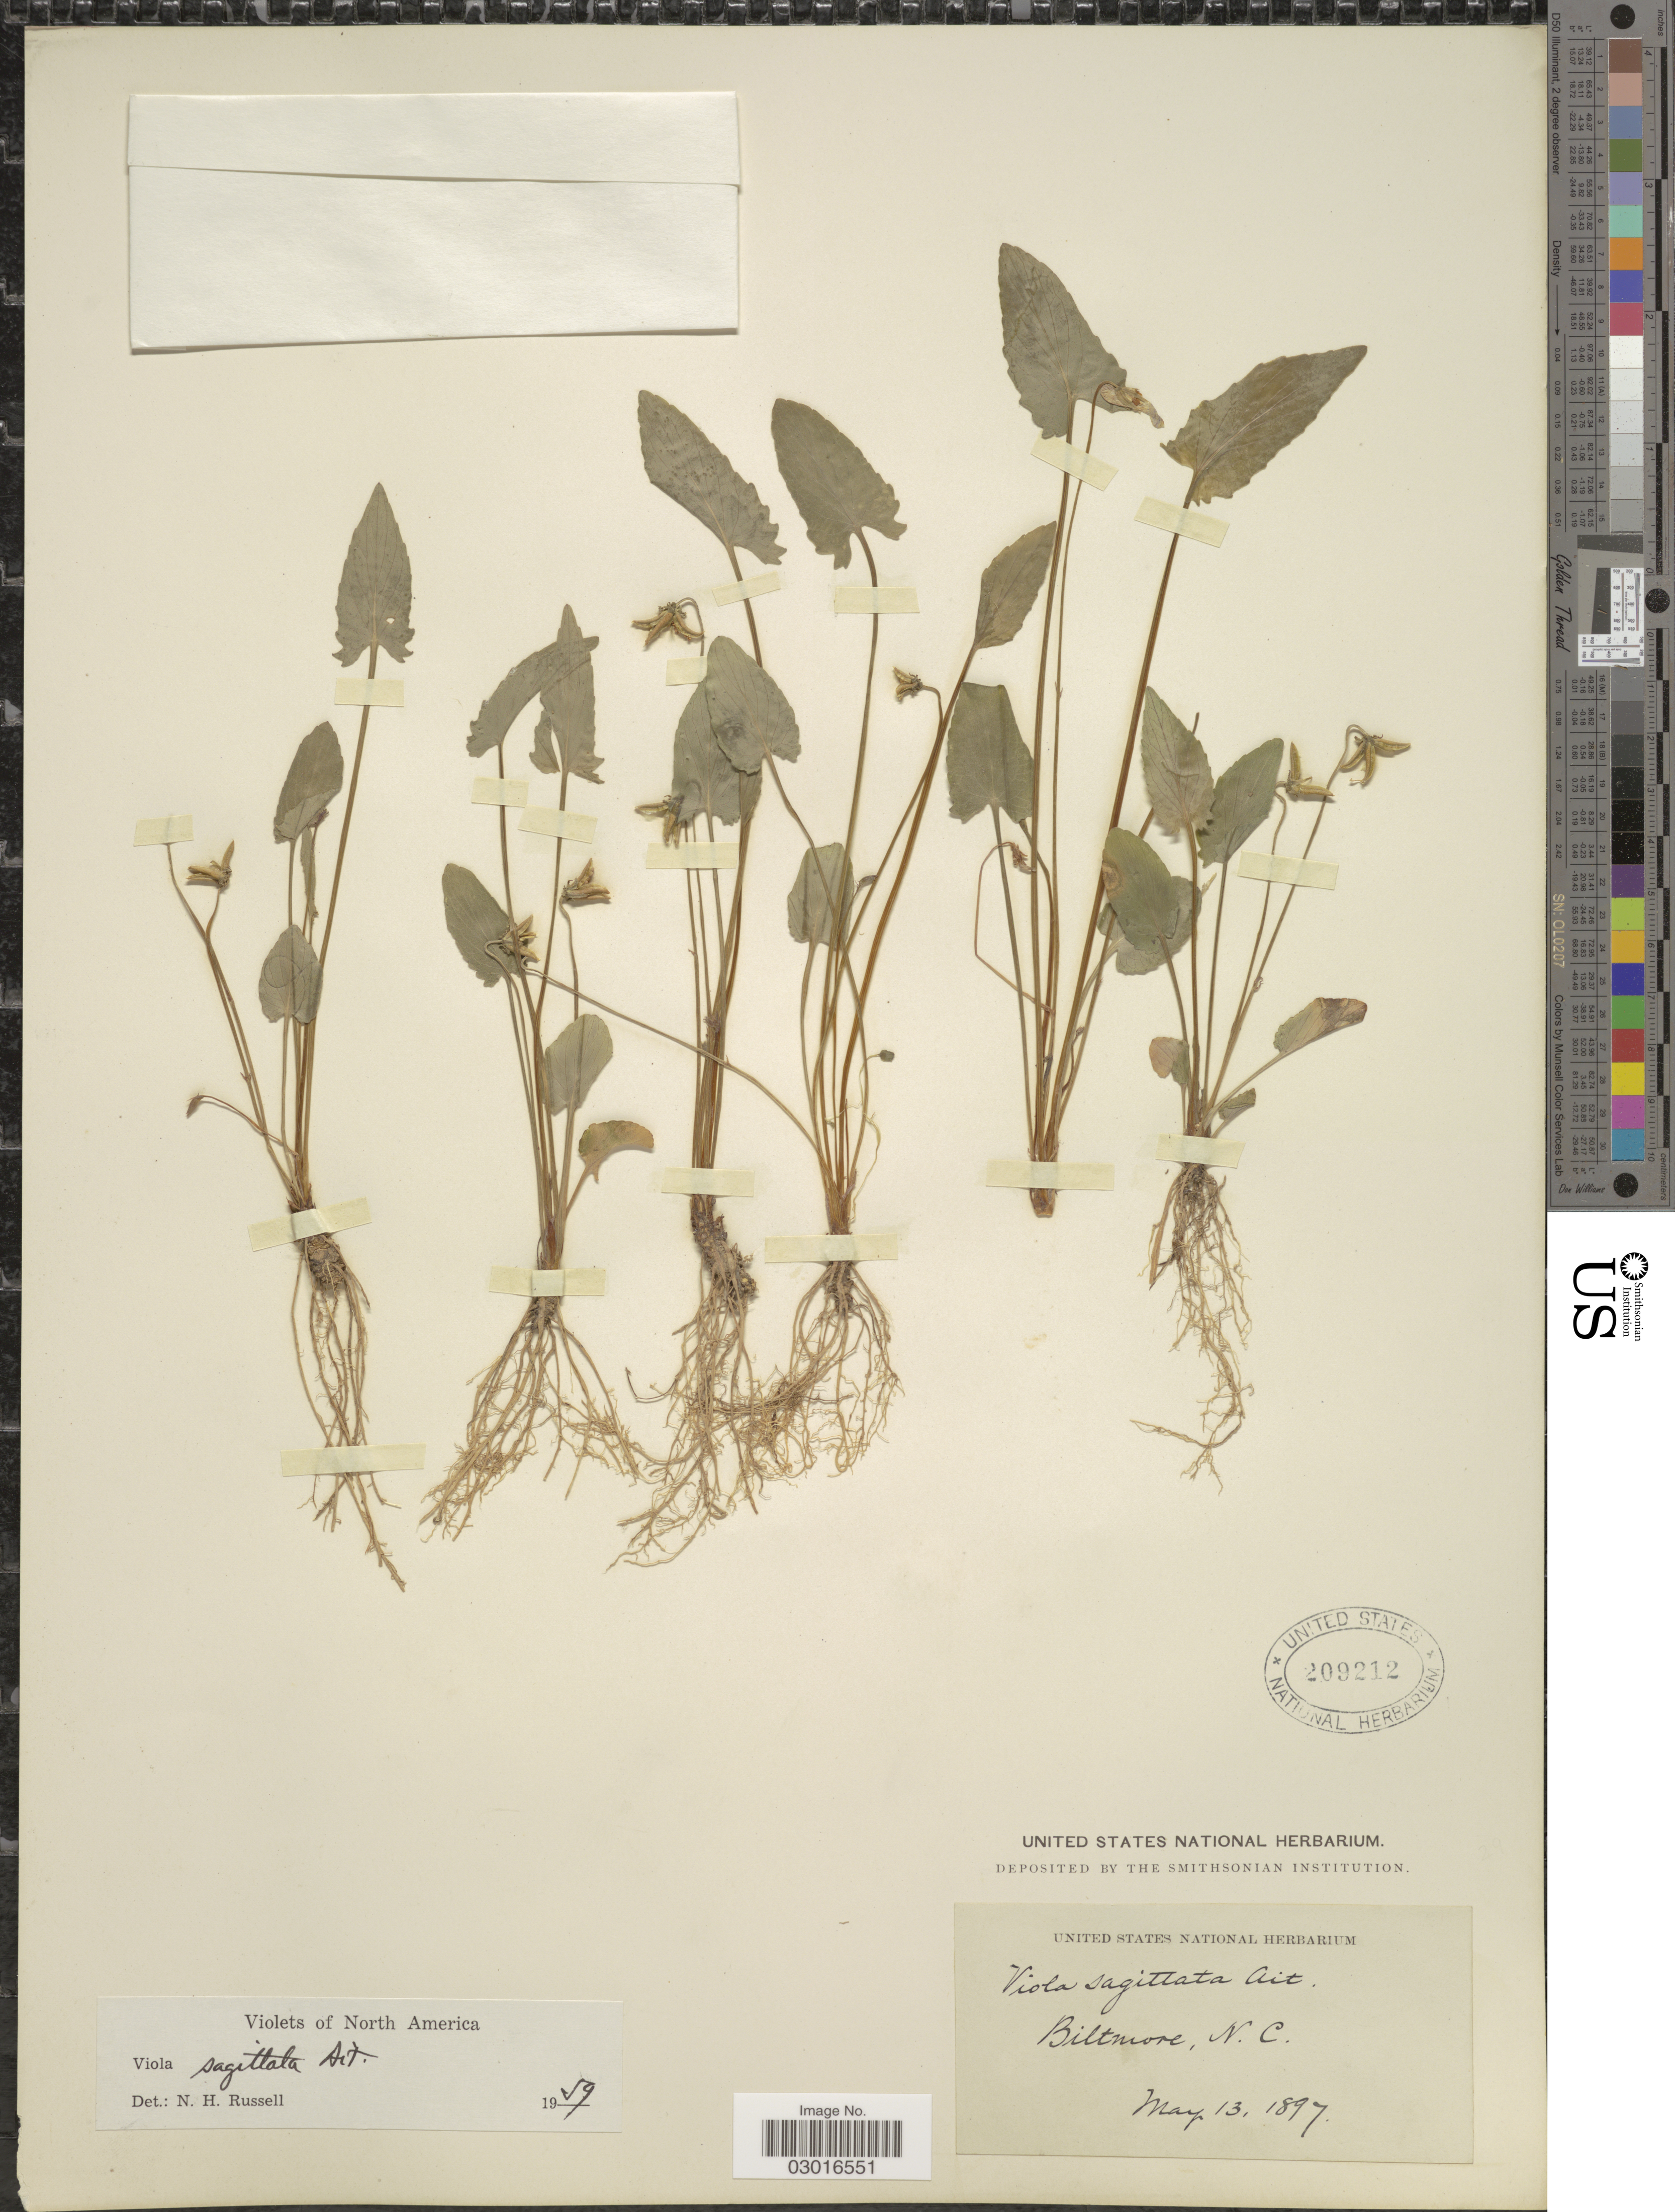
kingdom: Plantae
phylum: Tracheophyta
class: Magnoliopsida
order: Malpighiales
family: Violaceae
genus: Viola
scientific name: Viola sagittata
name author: Aiton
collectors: ex herb. United States National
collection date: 1897-05-13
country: United States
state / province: North Carolina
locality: Biltmore.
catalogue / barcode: US 209212